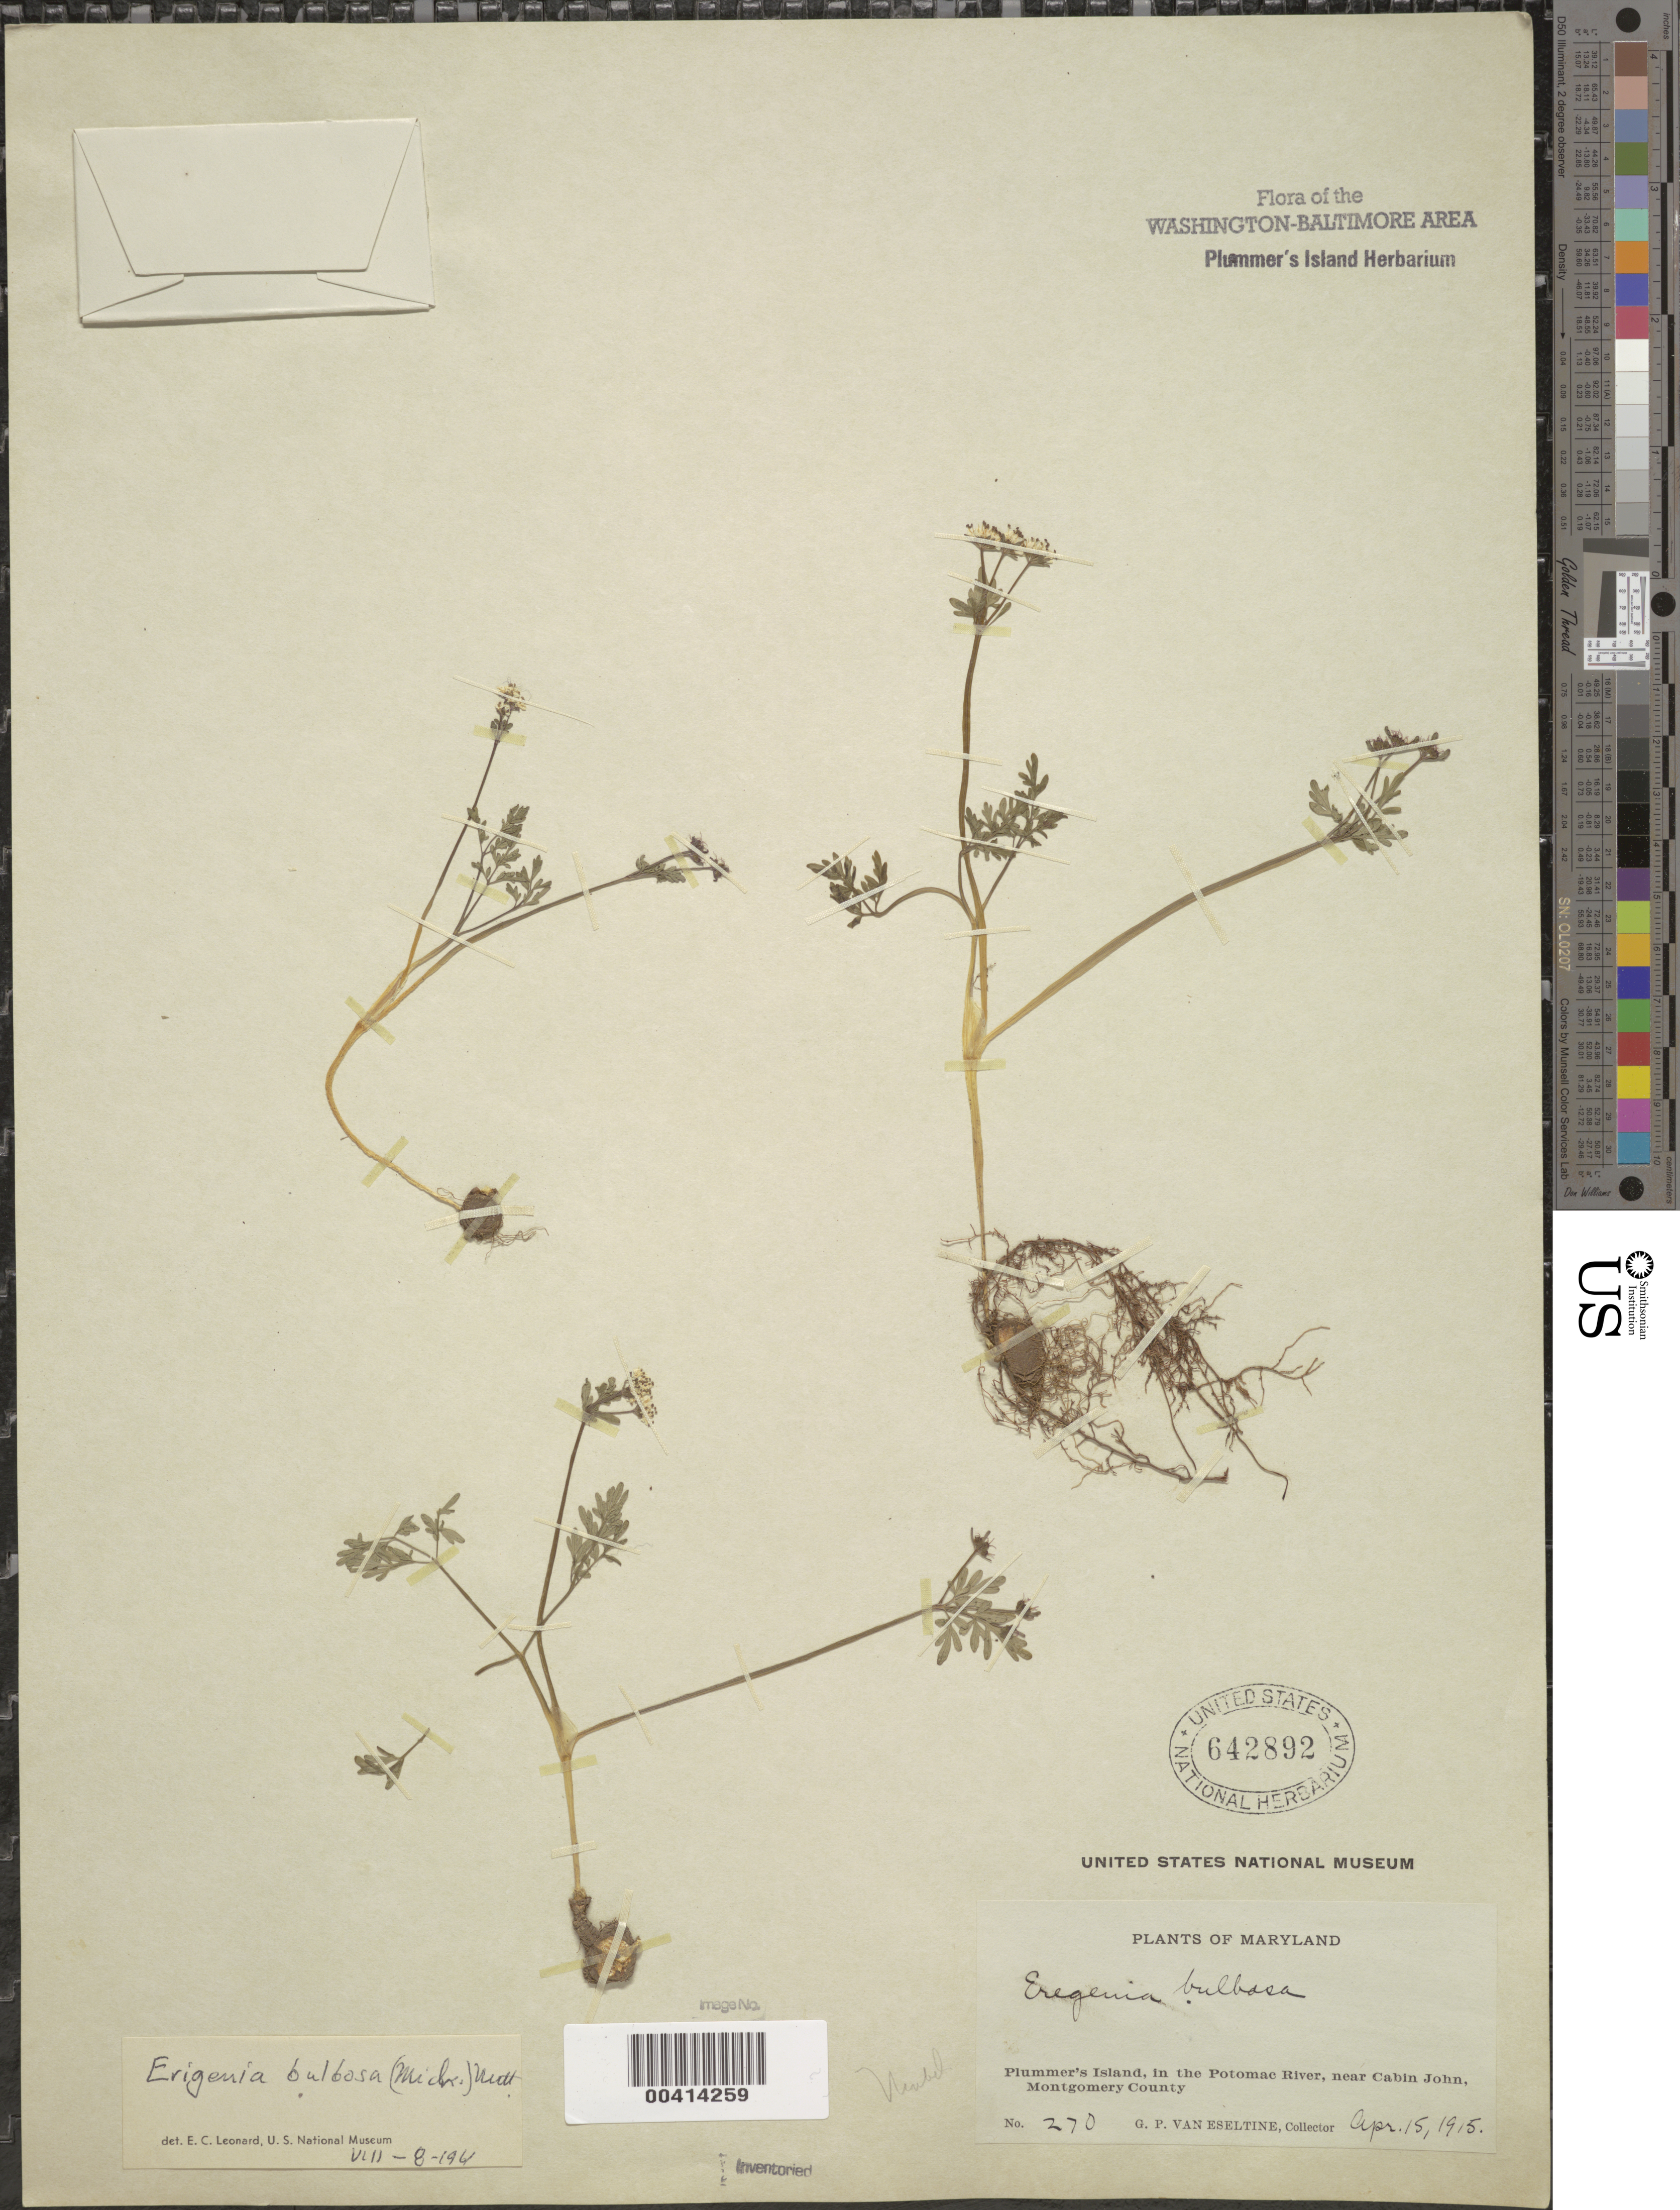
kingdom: Plantae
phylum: Tracheophyta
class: Magnoliopsida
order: Apiales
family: Apiaceae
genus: Erigenia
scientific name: Erigenia bulbosa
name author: (Michx.) Nutt.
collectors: G. P. Van Eseltine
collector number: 270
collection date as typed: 15 Apr 1915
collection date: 1915-04-15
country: United States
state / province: Maryland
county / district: Montgomery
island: Plummers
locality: Plummer's Island C. & O. Canal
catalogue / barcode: US 642892